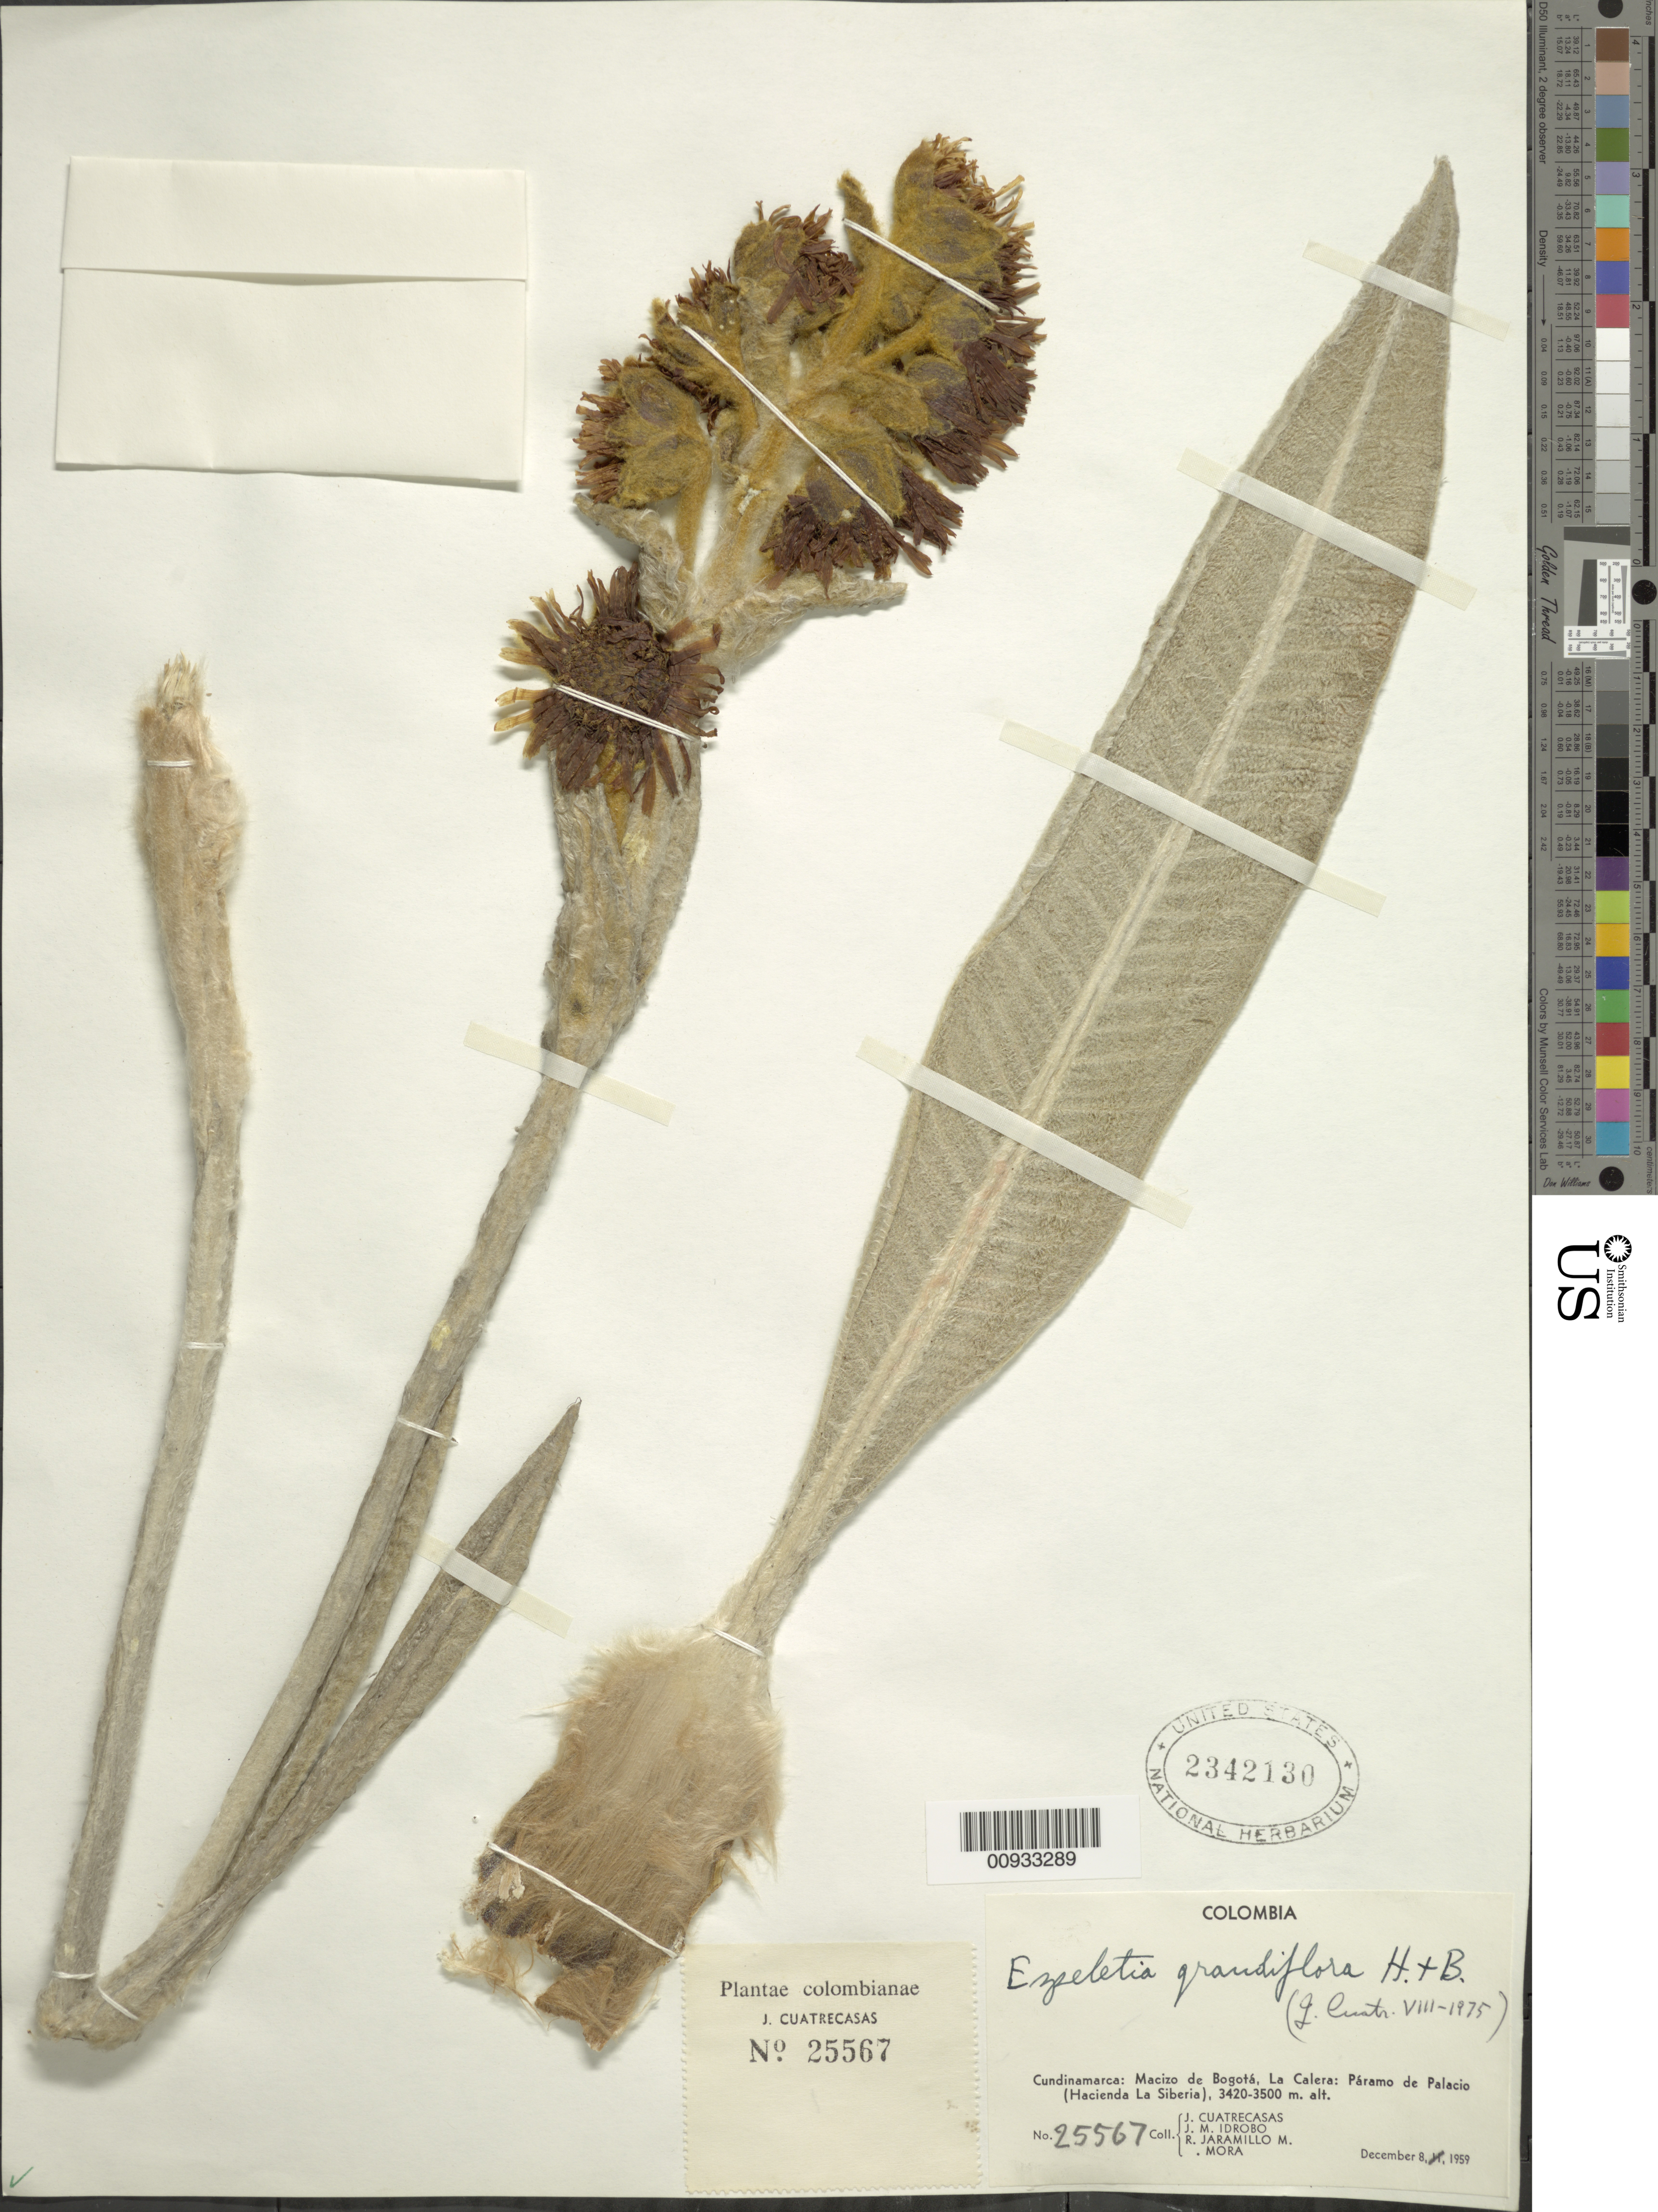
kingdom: Plantae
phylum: Tracheophyta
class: Magnoliopsida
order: Asterales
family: Asteraceae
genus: Espeletia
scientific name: Espeletia grandiflora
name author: Humb. & Bonpl.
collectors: J. Cuatrecasas, J. M. Idrobo, R. Jaramillo M. & Mora, --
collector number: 25567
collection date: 1959-12-08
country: Colombia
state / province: Cundinamarca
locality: Macizo de Bogota, La Calera: Paramo de Palacio (Hacienda La Siberia).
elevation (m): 3420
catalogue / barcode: US 2342130